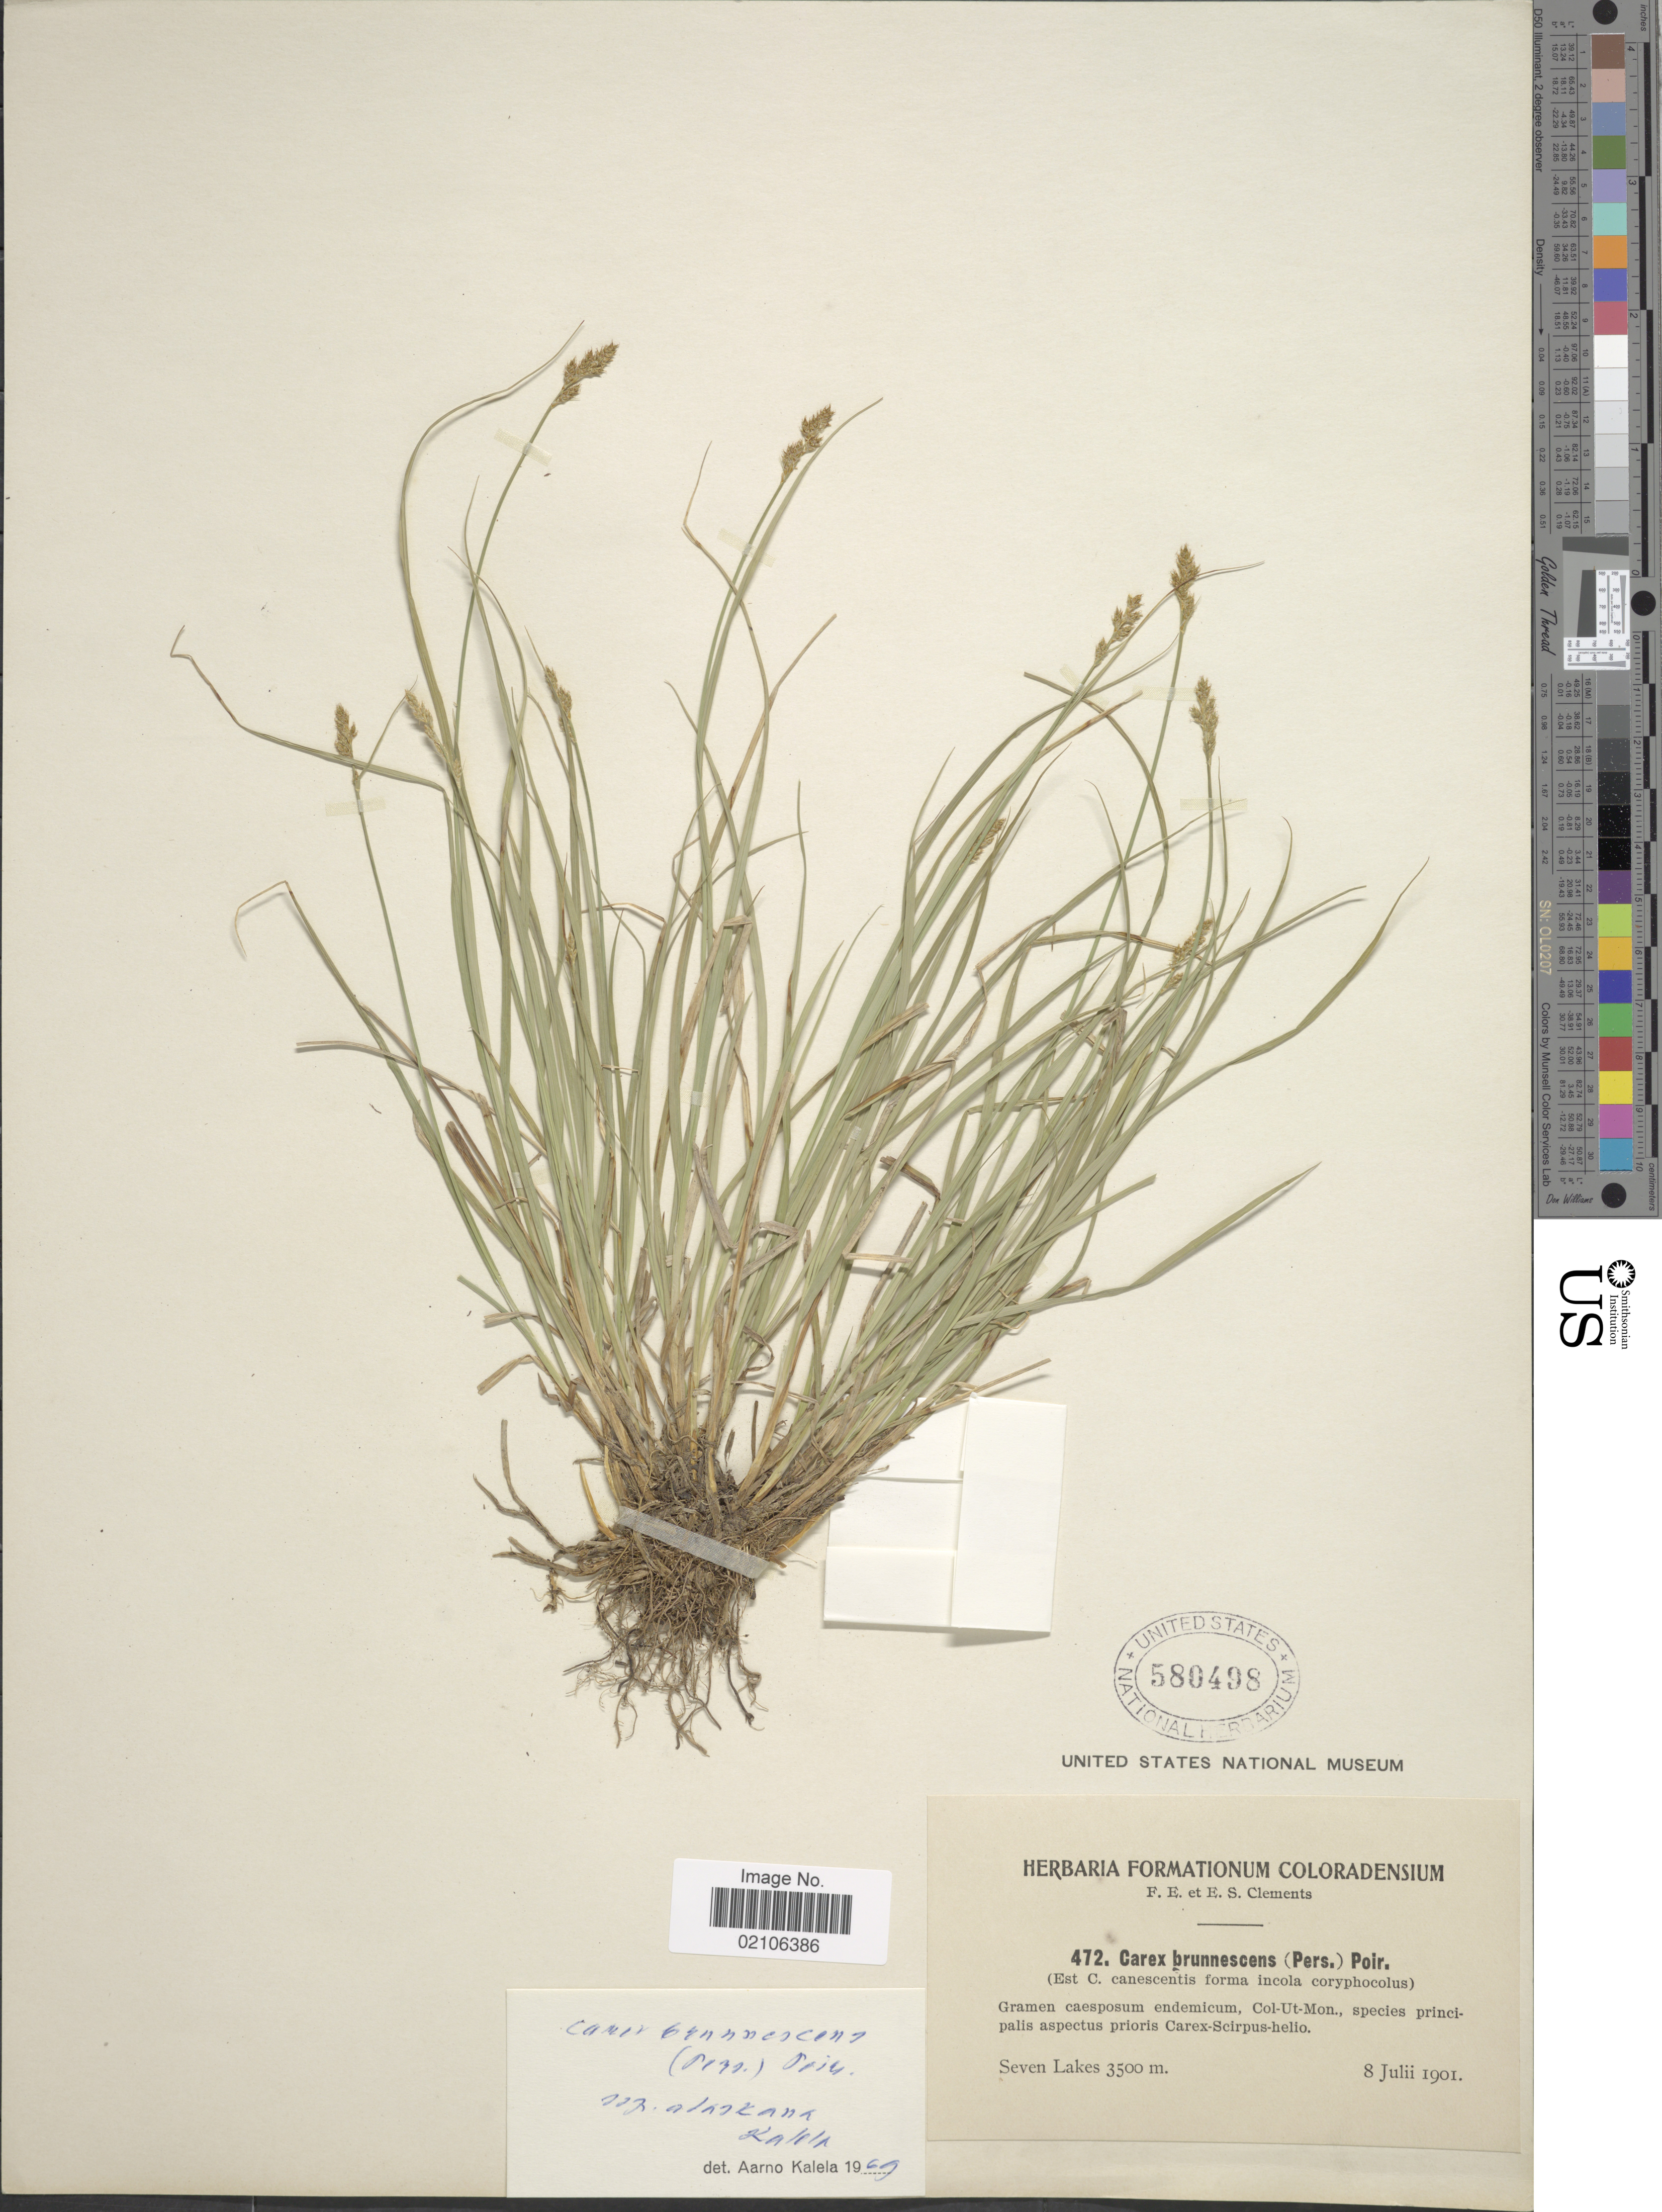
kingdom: Plantae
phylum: Tracheophyta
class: Liliopsida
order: Poales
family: Cyperaceae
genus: Carex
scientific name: Carex brunnescens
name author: (Pers.) Poir.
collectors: F. E. Clements & E. S. Clements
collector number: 472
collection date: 1901-07-08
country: United States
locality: Seven Lakes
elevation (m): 3500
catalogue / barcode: US 580498